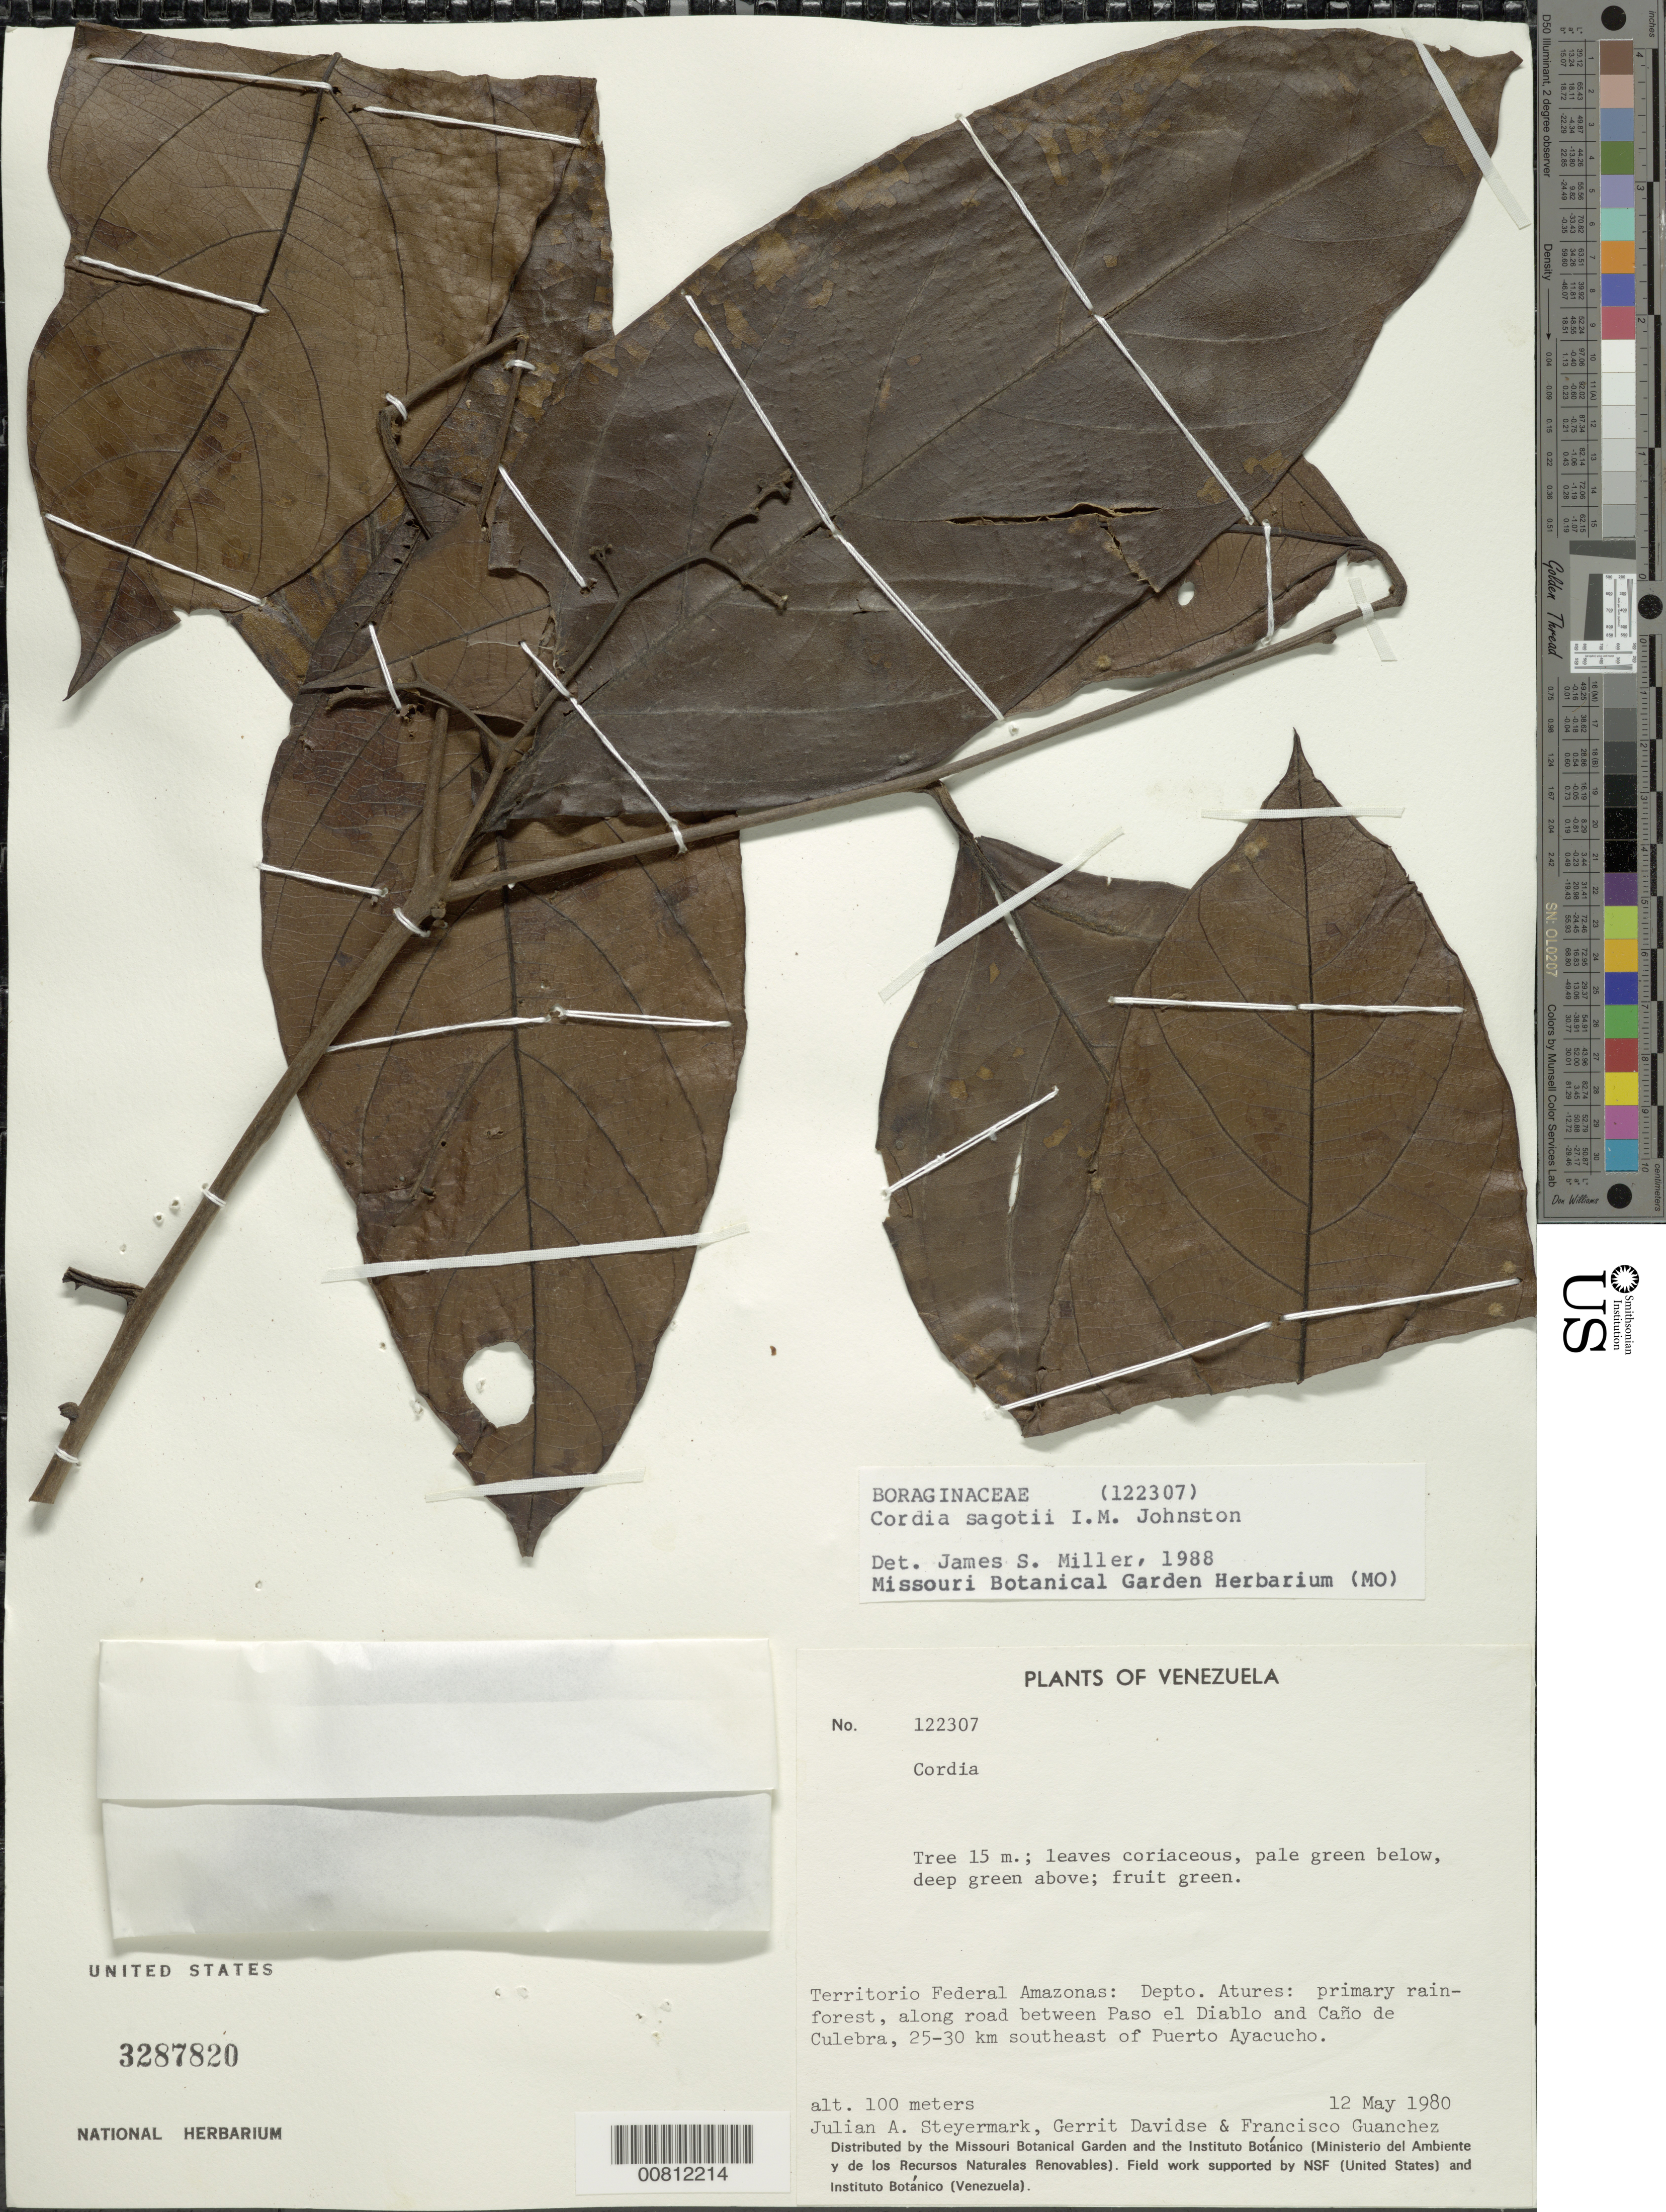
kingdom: Plantae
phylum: Tracheophyta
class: Magnoliopsida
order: Boraginales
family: Cordiaceae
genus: Cordia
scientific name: Cordia sagotii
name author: I.M. Johnst.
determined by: Miller, James S., (MO), Missouri Botanical Garden (UNITED STATES)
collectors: J. Steyermark, G. Davidse & F. Guánchez M.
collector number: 122307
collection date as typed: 12-May-80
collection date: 1980-05-12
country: Venezuela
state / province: Amazonas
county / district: Atures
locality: Paso el Diablo to Caño de Culebra, 25-30 km SE of Puerto Ayacucho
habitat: Primary rainforest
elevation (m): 100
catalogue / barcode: US 3287820